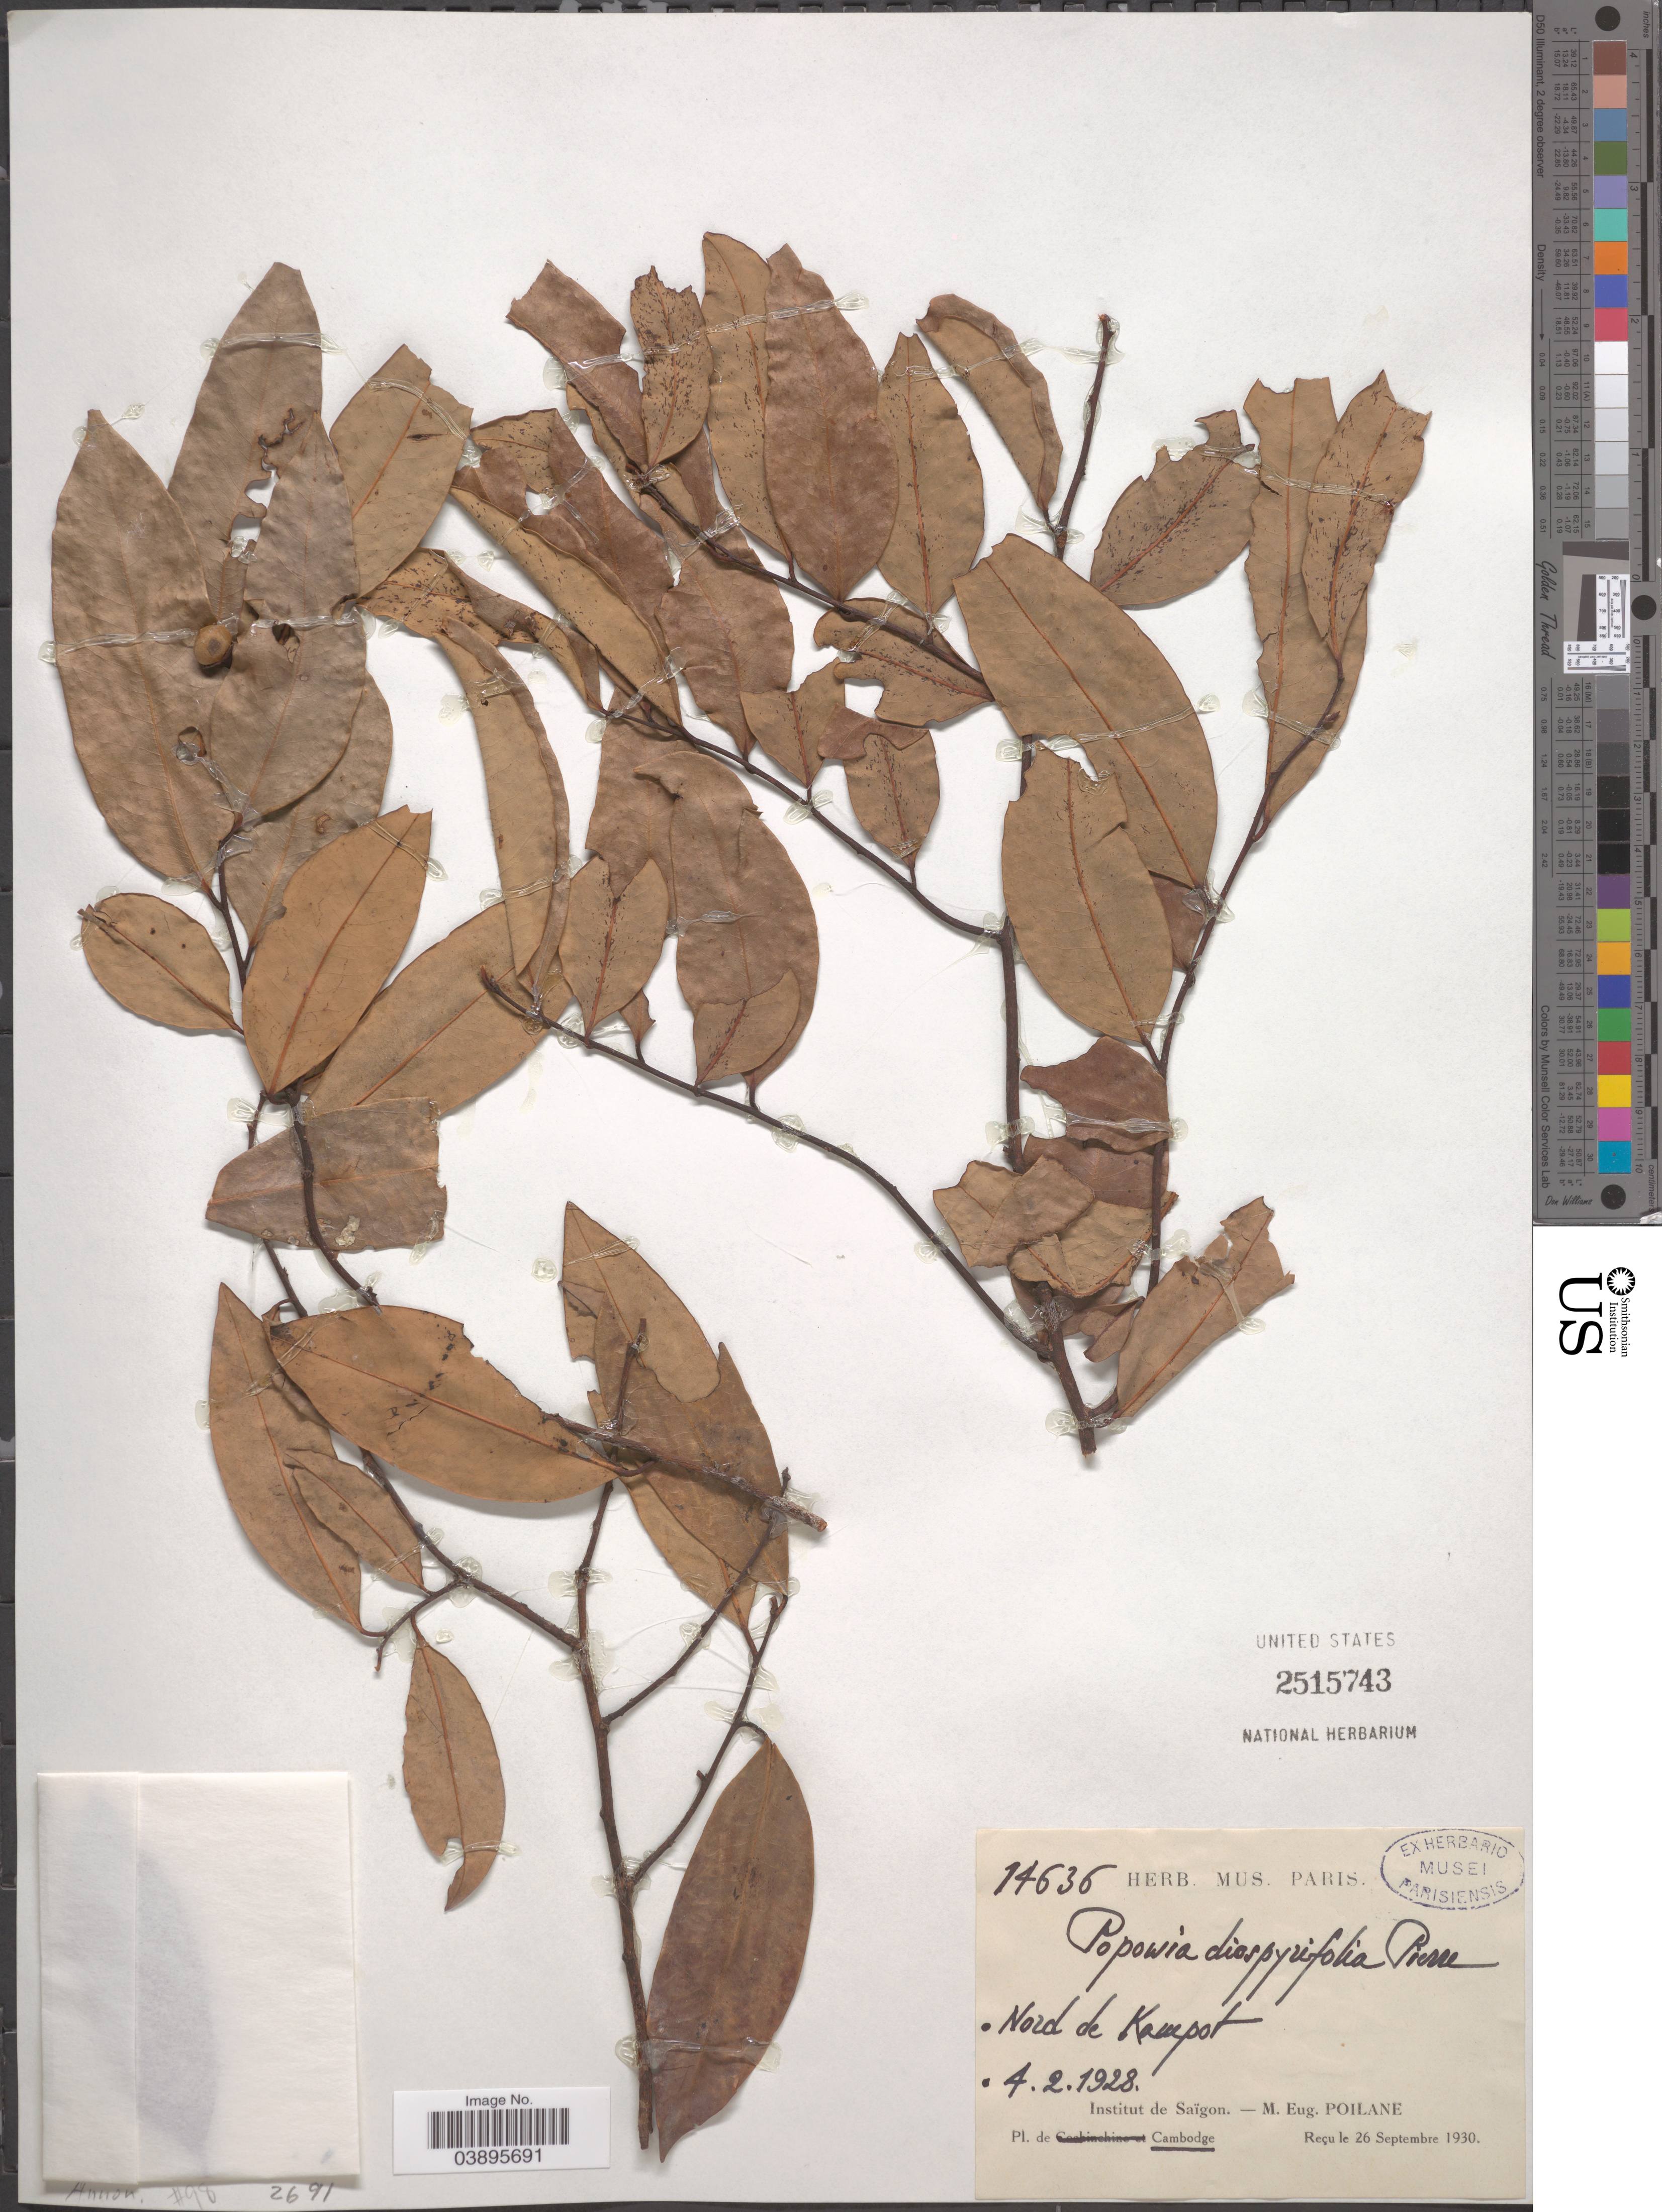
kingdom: Plantae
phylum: Tracheophyta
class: Magnoliopsida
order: Magnoliales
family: Annonaceae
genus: Popowia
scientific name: Popowia diospyrifolia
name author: Pierre ex Finet & Gagnep.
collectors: M. Poilane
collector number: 14636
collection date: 1928-02-04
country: Cambodia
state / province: Kâmpât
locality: Nord de Kampot. Cambodge.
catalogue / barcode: US 2515743